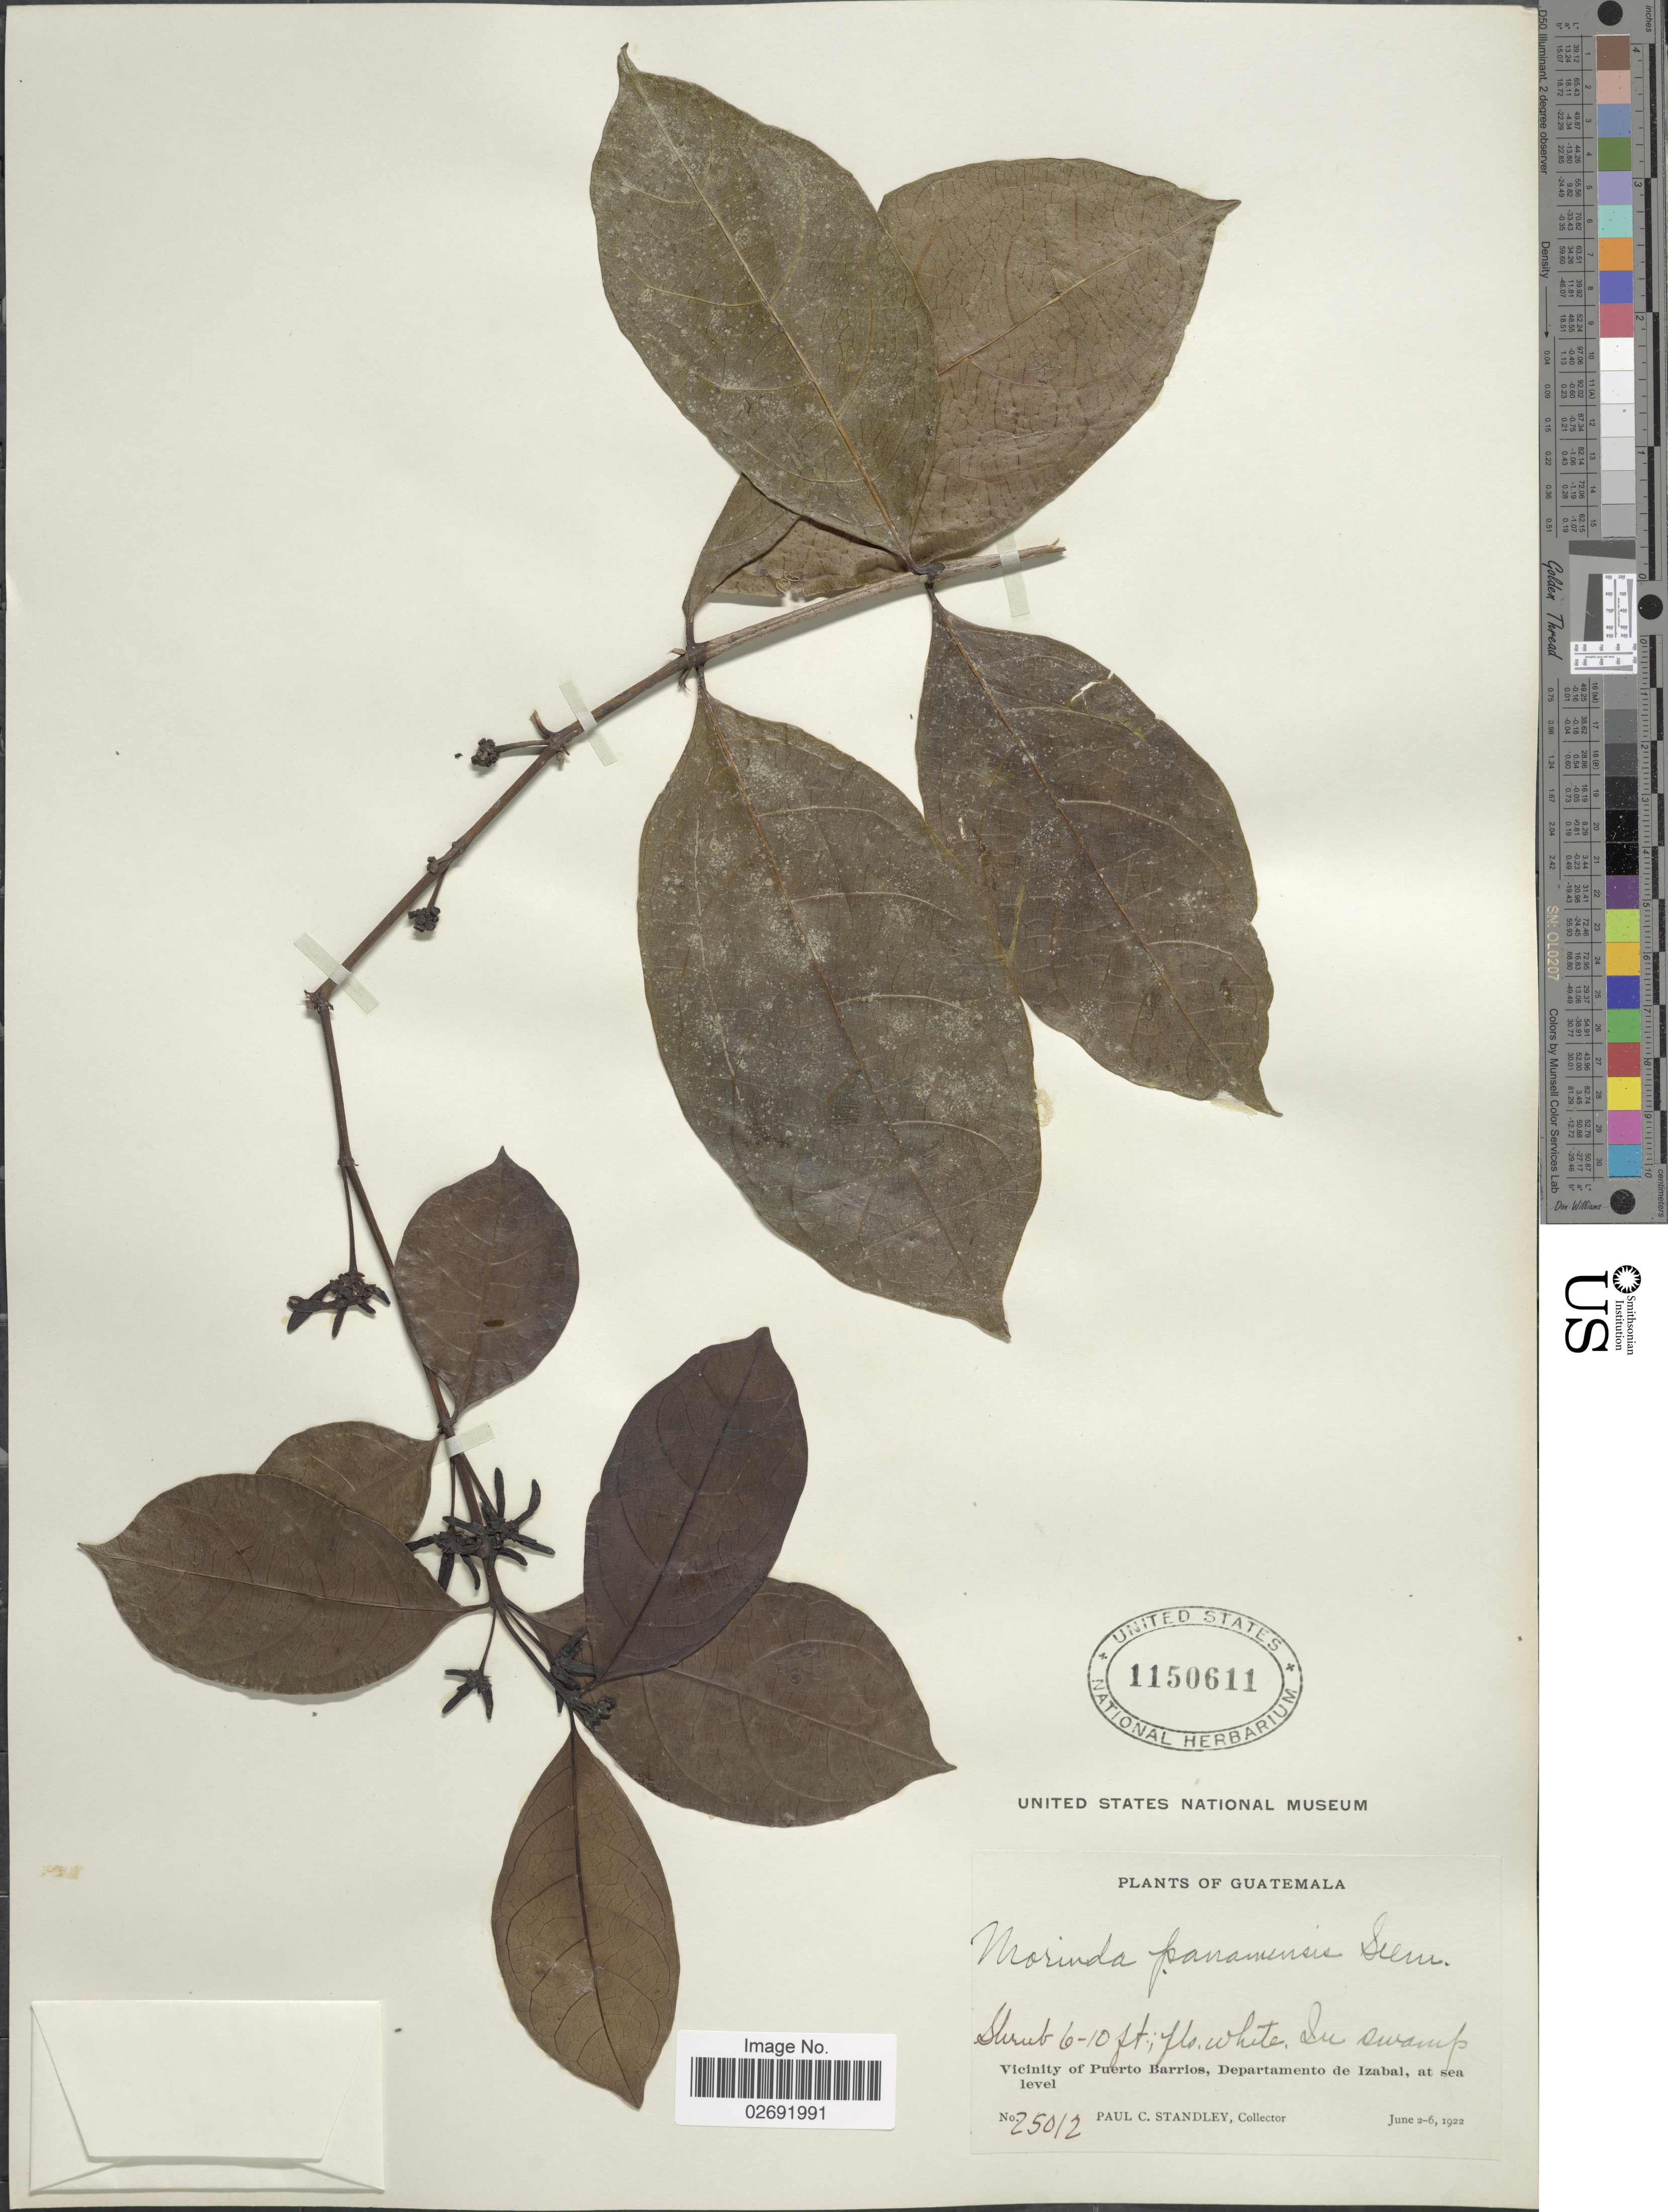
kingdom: Plantae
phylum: Tracheophyta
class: Magnoliopsida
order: Gentianales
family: Rubiaceae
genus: Morinda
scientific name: Morinda panamensis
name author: Seem.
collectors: P. C. Standley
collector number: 25012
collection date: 1922-06-02/1922-06-06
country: Guatemala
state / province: Izabal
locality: In swamp, Vicinity of Puerto Barrios, Departamento de Izabal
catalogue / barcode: US 1150611